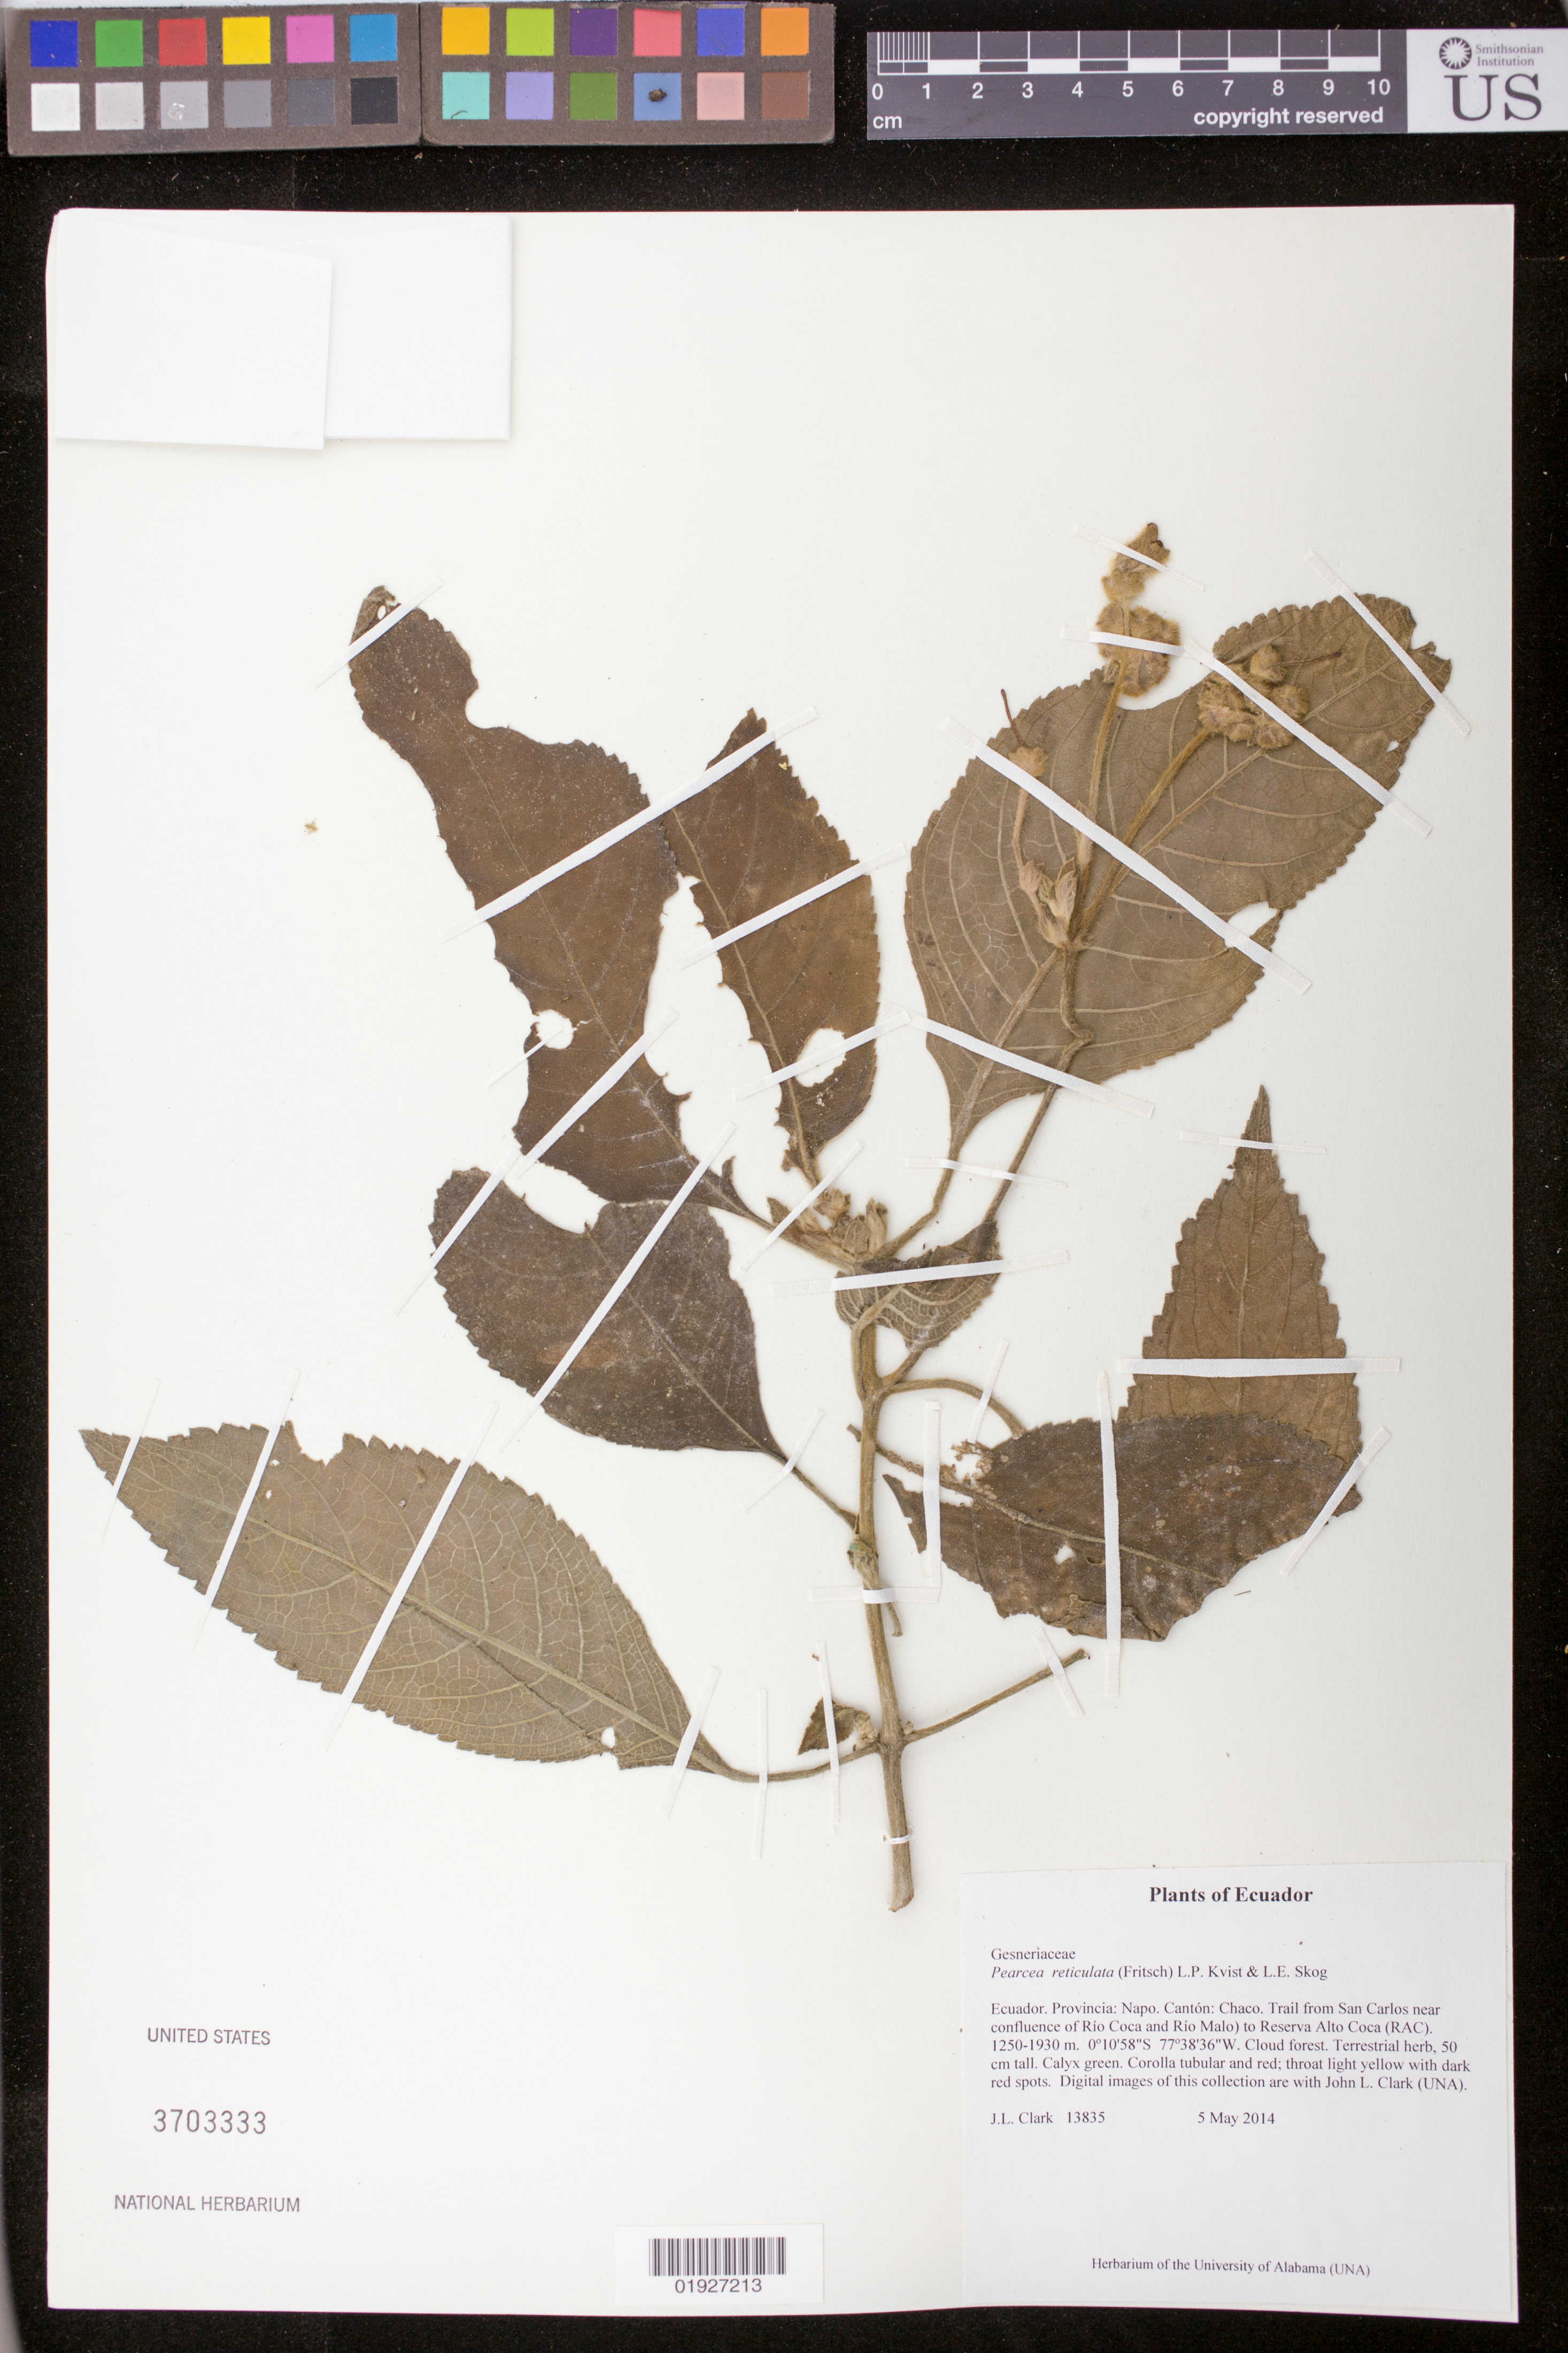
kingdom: Plantae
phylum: Tracheophyta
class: Magnoliopsida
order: Lamiales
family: Gesneriaceae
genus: Pearcea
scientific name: Pearcea reticulata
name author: (Fritsch) L.P. Kvist & L.E. Skog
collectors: J. L. Clark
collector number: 13835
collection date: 2014-05-05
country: Ecuador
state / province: Napo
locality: Canton: Chaco. Trail from San Carlos near confluence of Rio Coca and Rio Malo to Reserva Alto Coca (RAC).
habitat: Cloud forest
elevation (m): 1250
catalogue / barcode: US 3703333